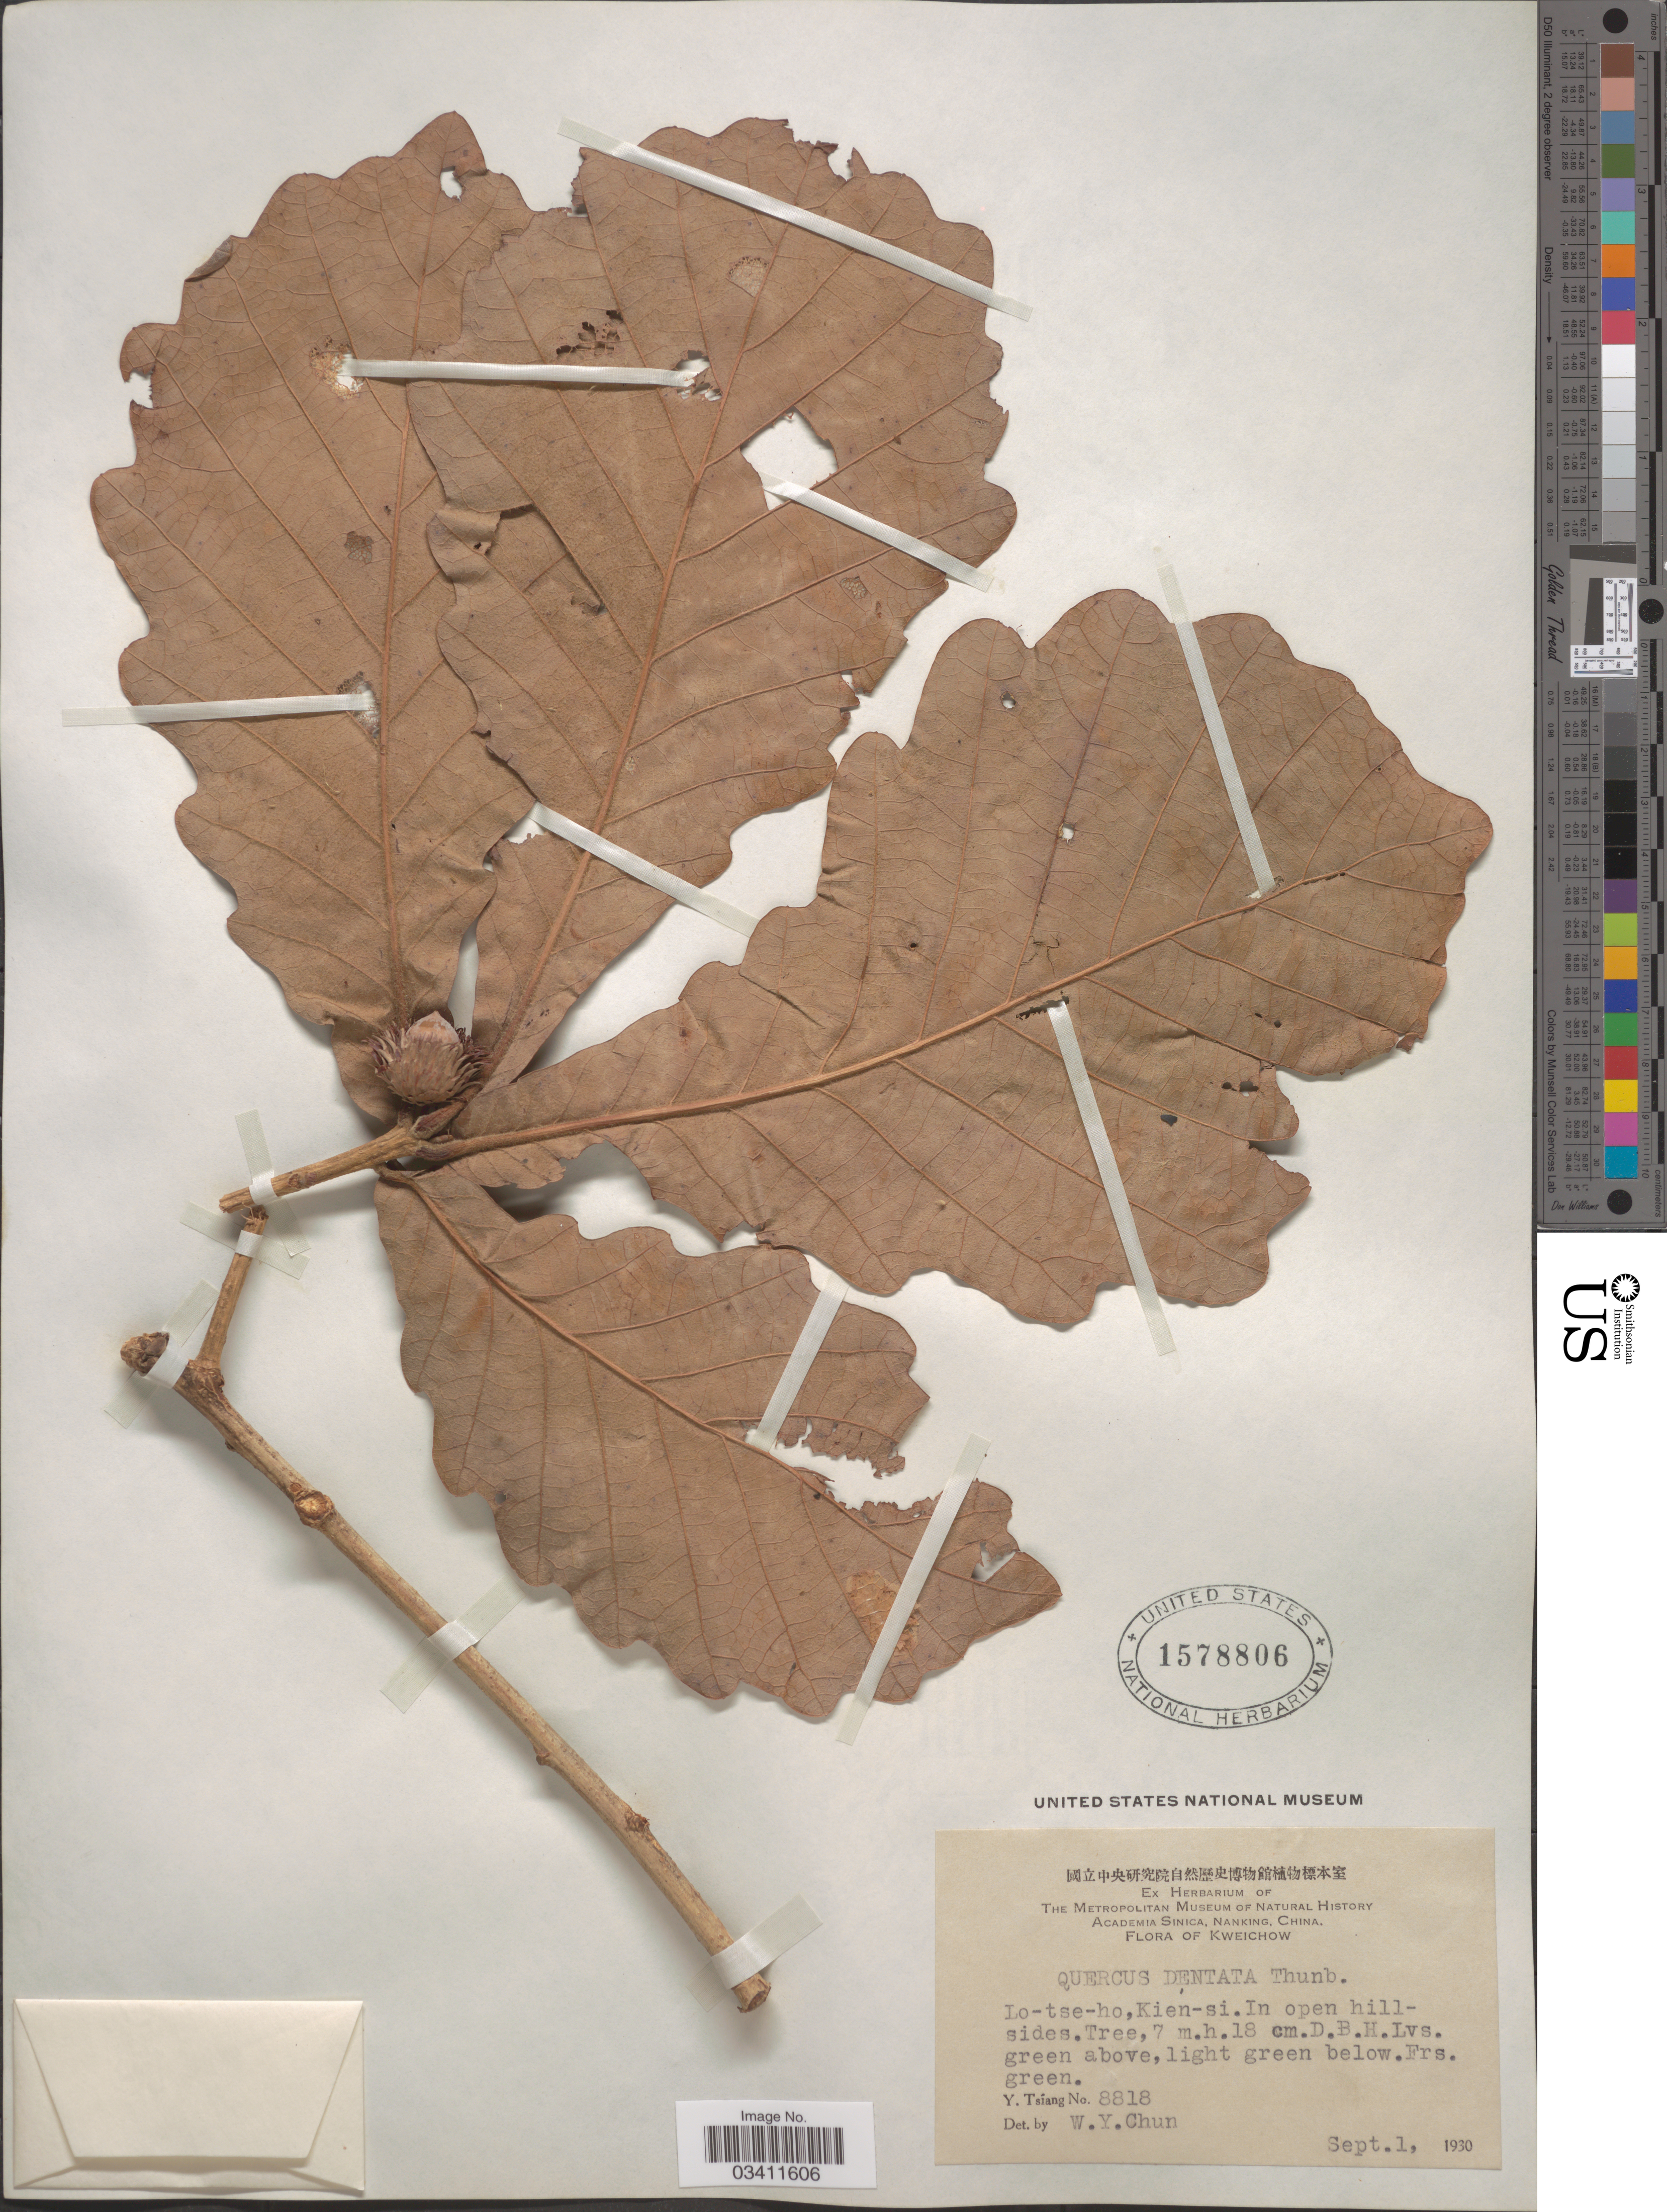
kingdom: Plantae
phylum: Tracheophyta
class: Magnoliopsida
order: Fagales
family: Fagaceae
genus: Quercus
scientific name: Quercus dentata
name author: Thunb.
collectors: Y. Tsiang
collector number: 8818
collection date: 1930-09-01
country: China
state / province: Guizhou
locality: Kweichow. Lo-tse-ho, Kien-si. In open hillsides.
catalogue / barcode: US 1578806